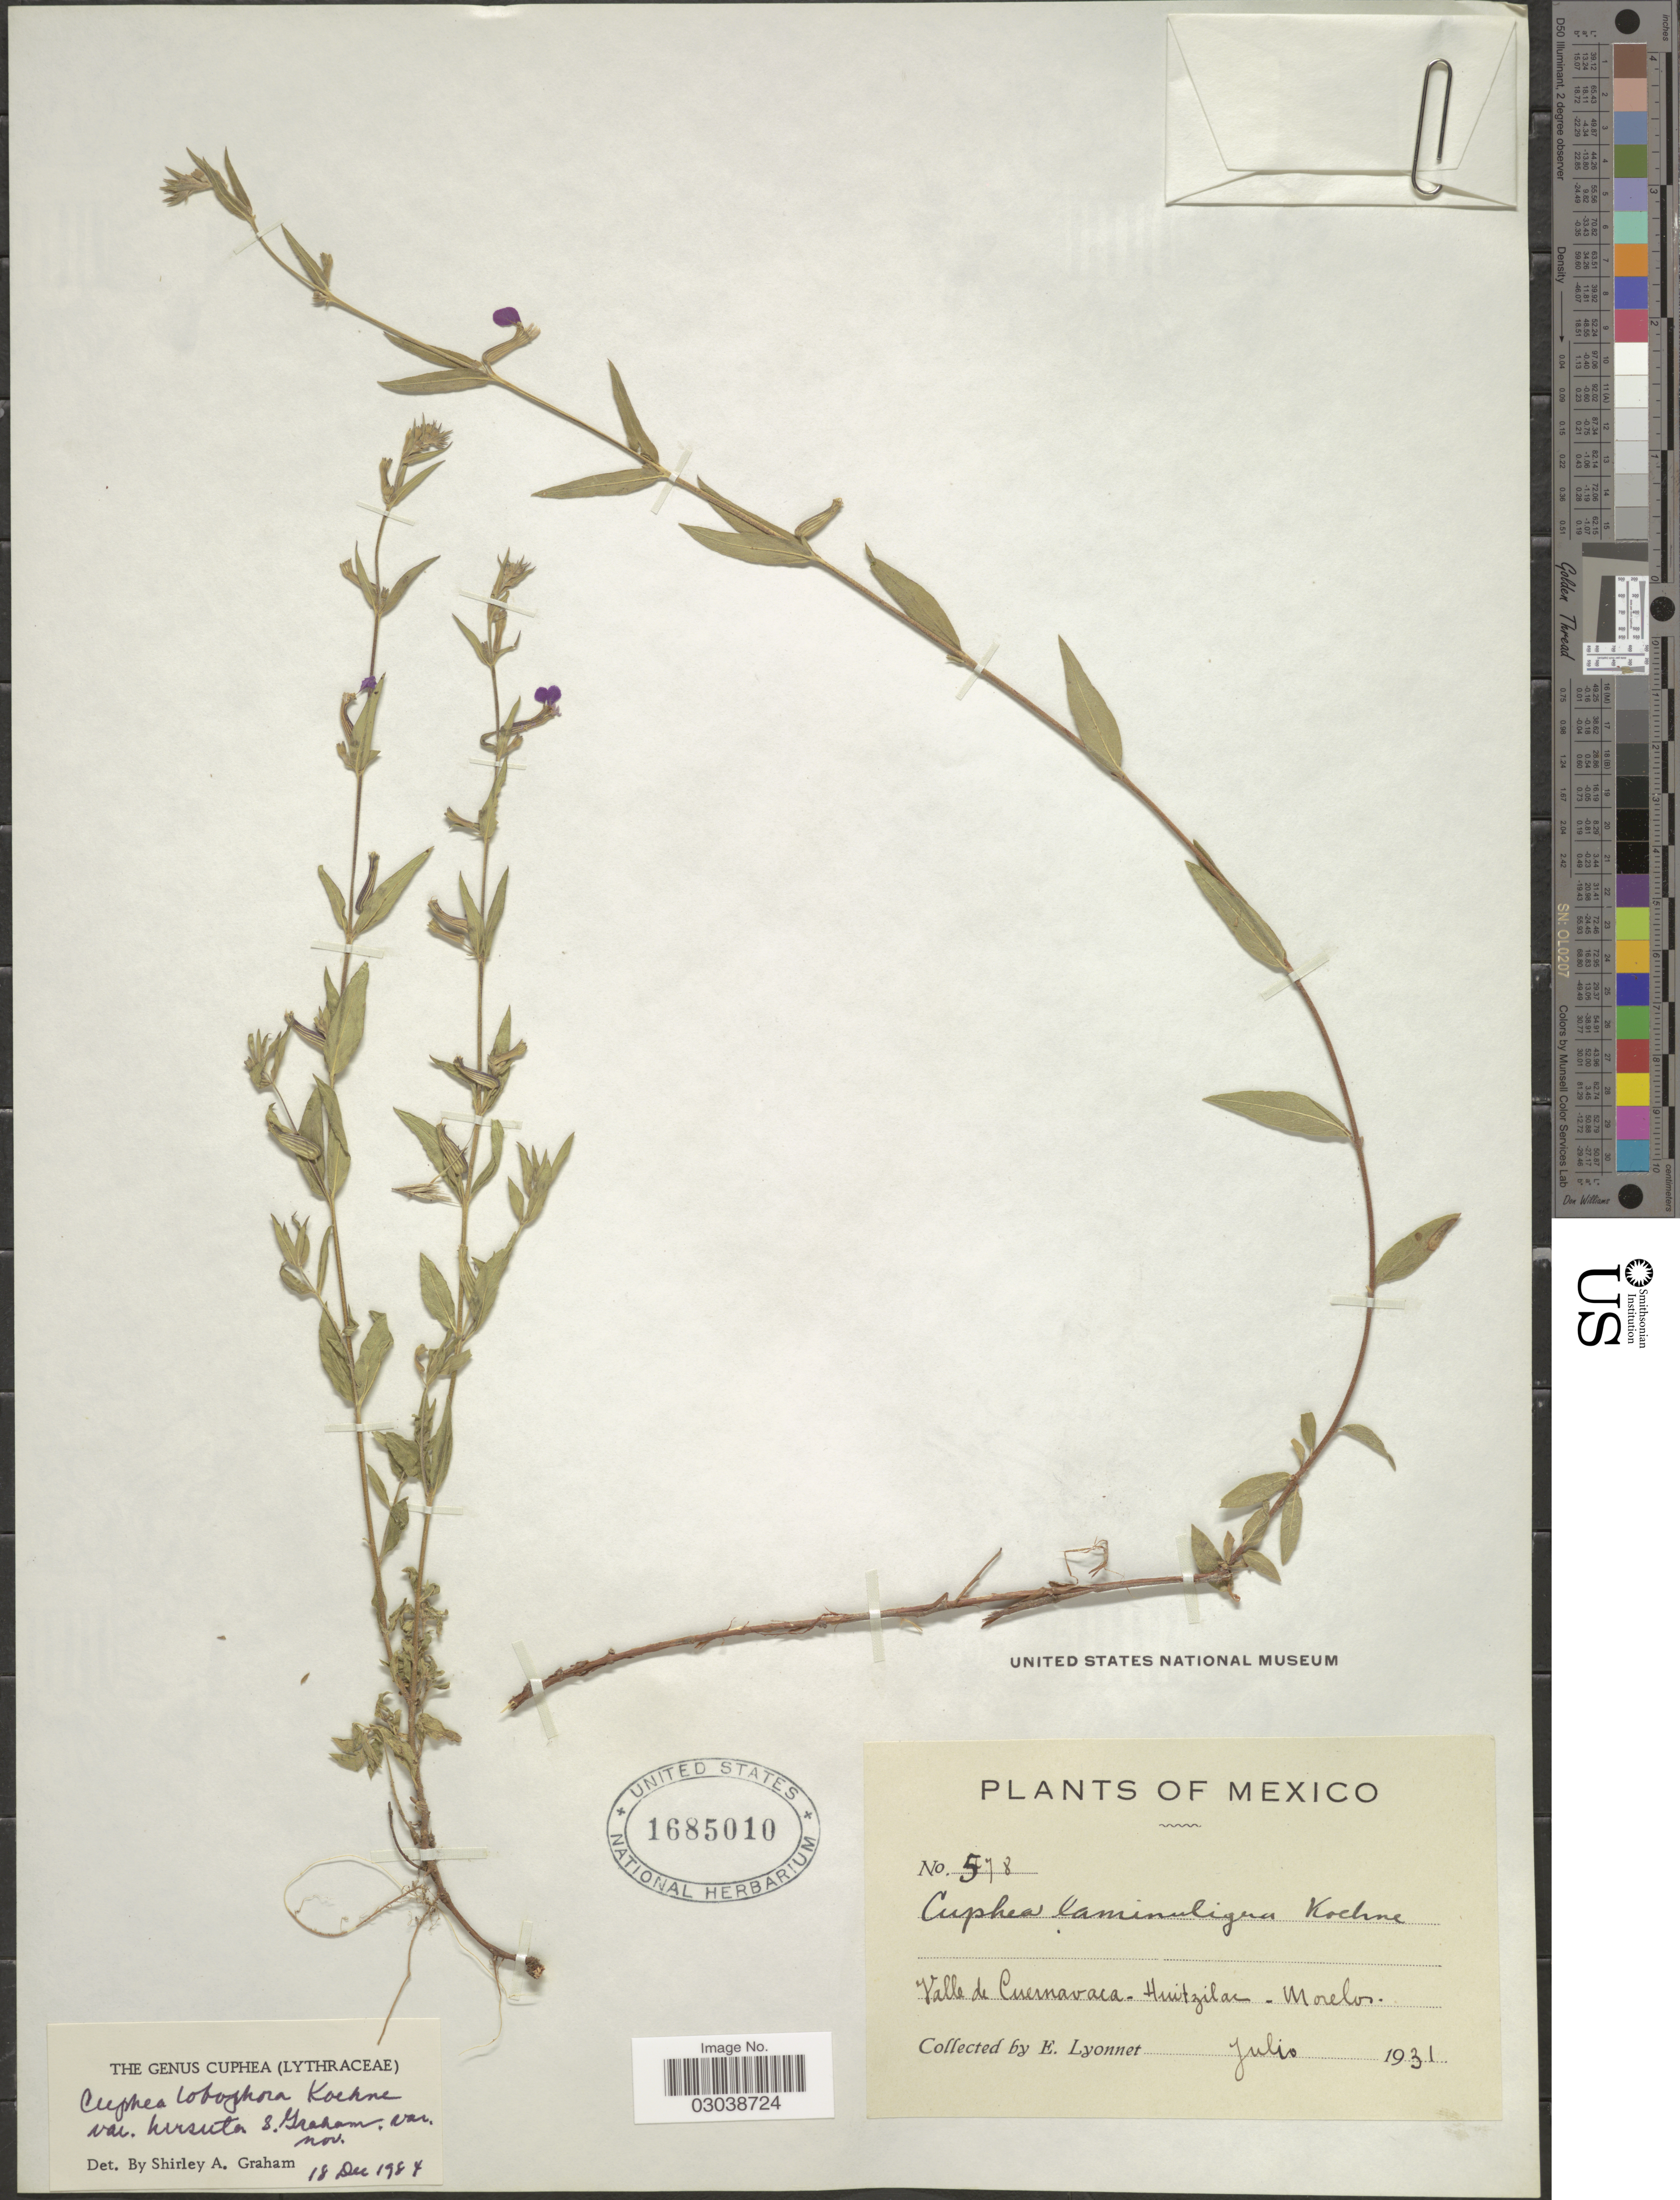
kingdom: Plantae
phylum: Tracheophyta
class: Magnoliopsida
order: Myrtales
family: Lythraceae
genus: Cuphea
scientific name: Cuphea lobophora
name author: Koehne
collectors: E. Lyonnet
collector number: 578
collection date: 1931-07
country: Mexico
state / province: Morelos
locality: Valle de Cuernavaca - Huitzilac.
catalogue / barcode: US 1685010